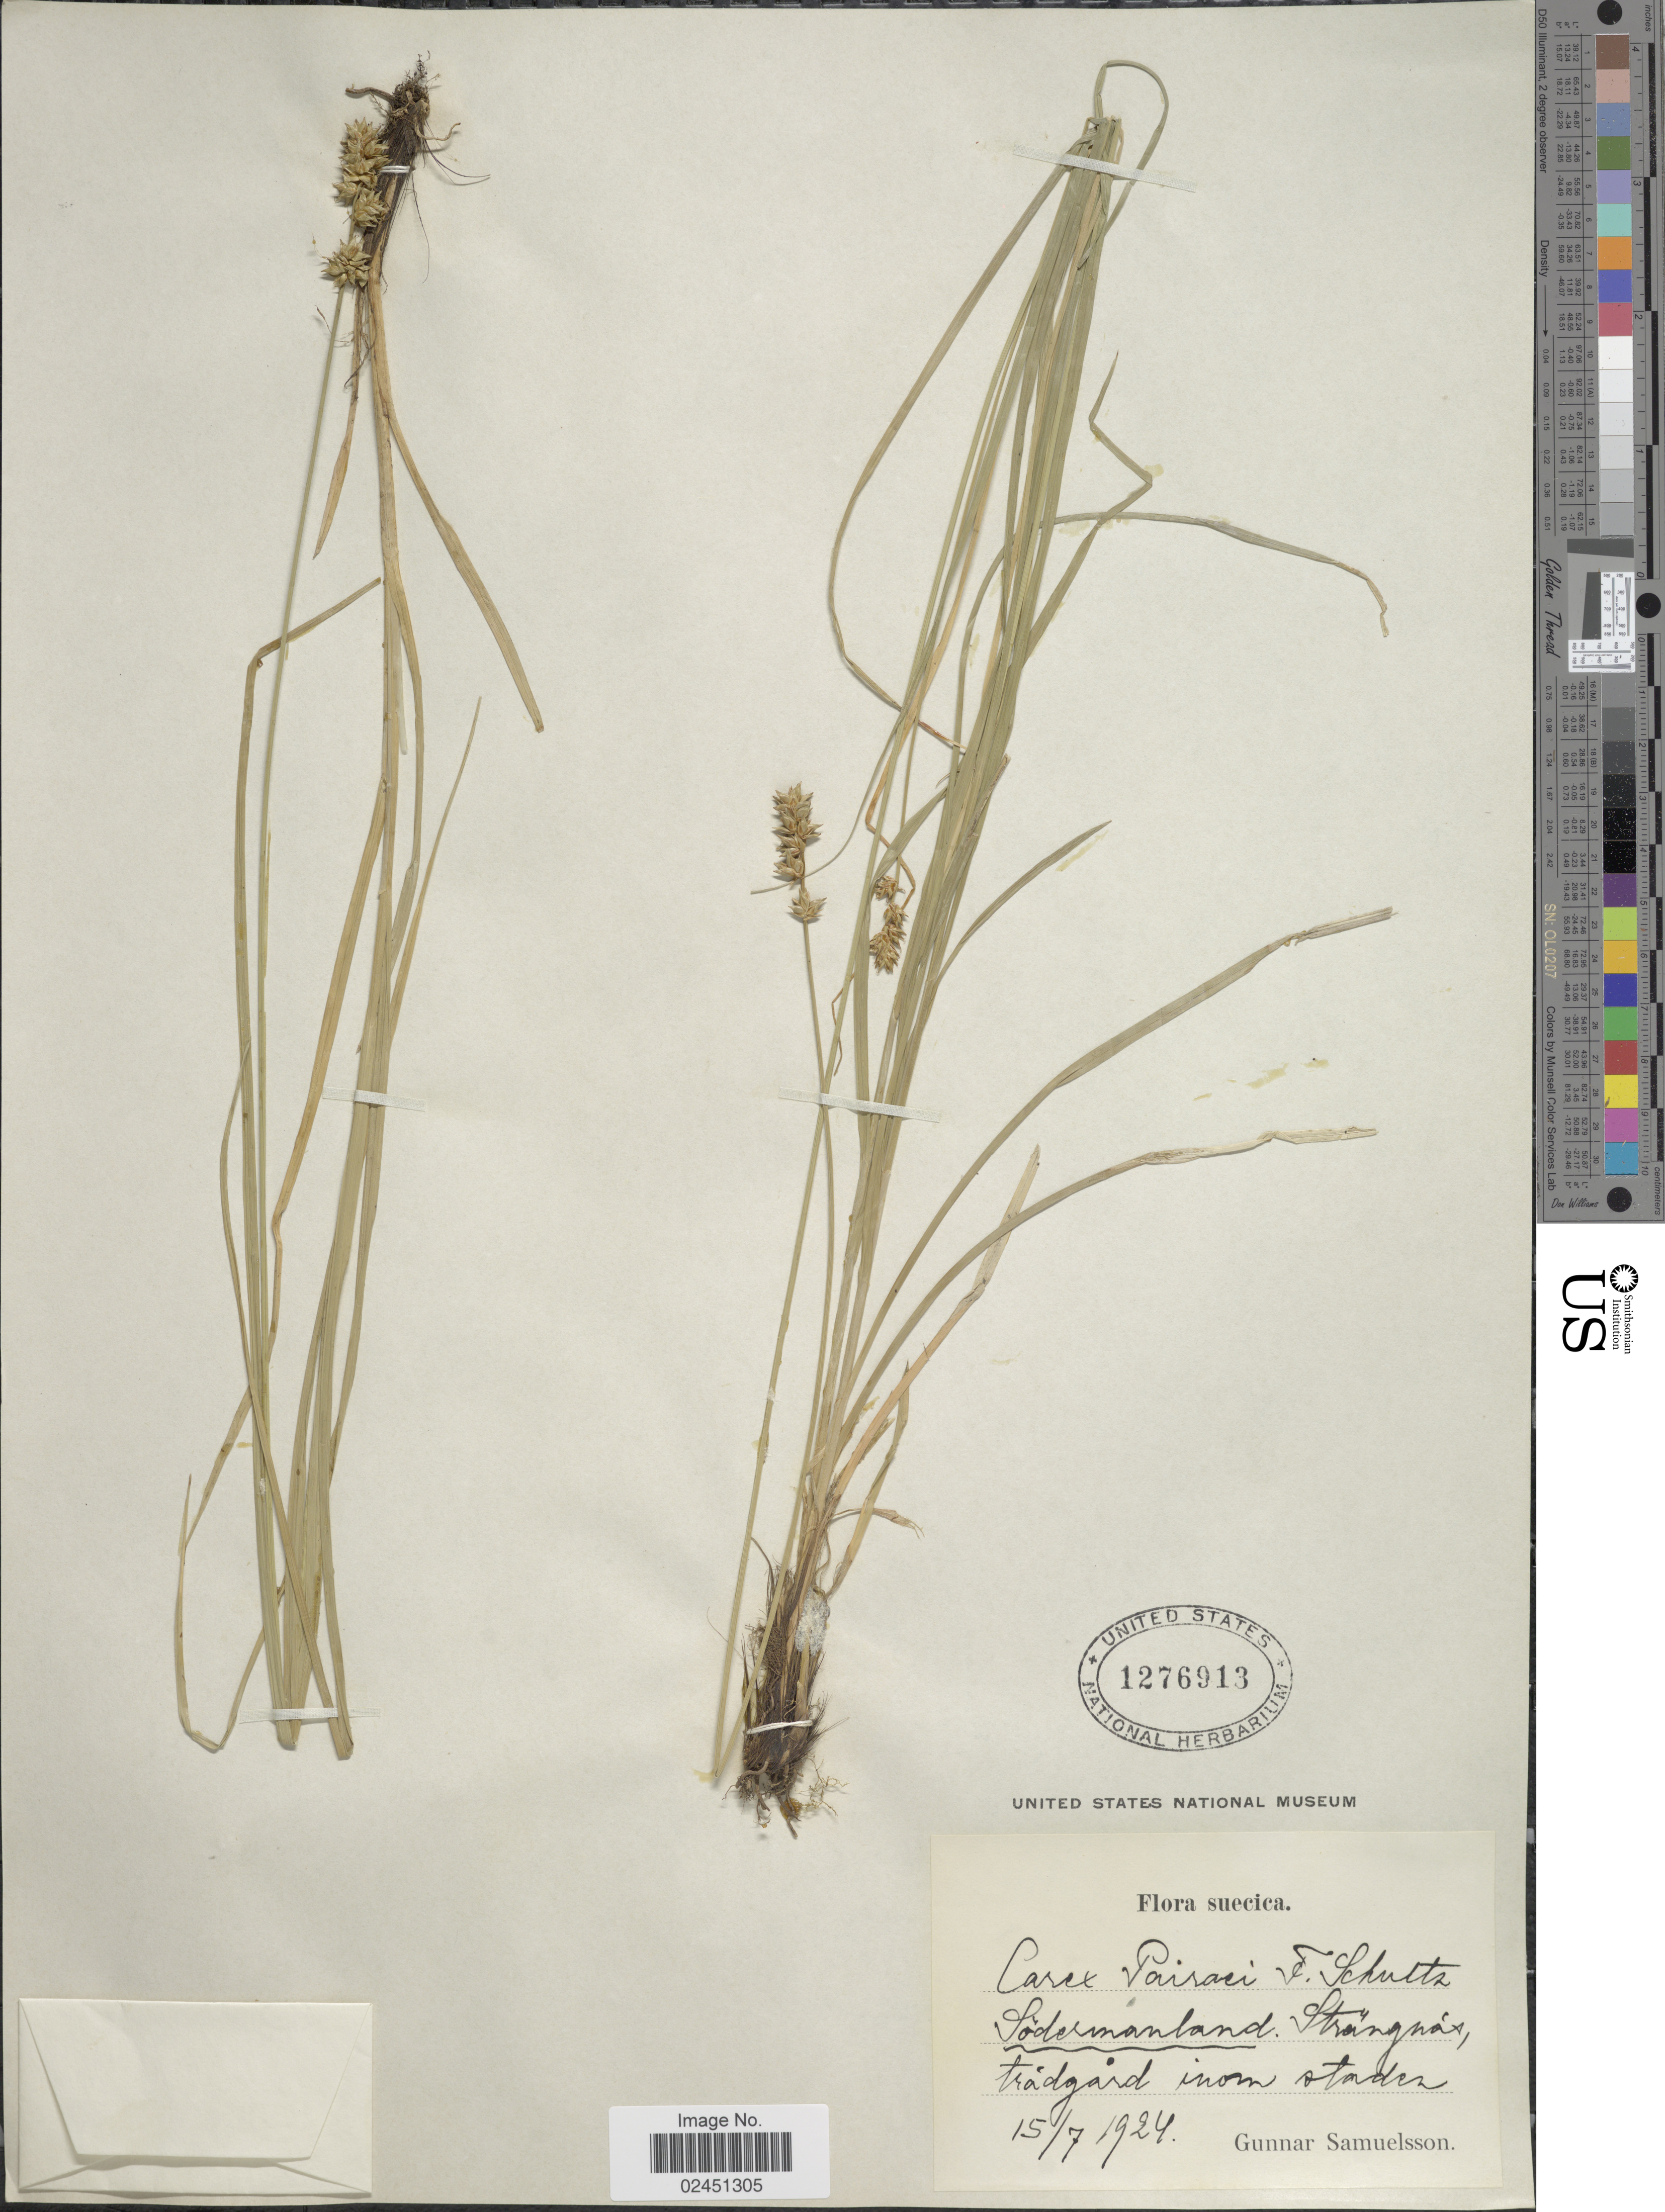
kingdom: Plantae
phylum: Tracheophyta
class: Liliopsida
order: Poales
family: Cyperaceae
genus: Carex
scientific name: Carex pairae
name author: F.W. Schultz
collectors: G. Samuelsson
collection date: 1924-07-15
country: Sweden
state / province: Sodermanland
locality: Strangnas, tradgard inom stadez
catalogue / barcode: US 1276913